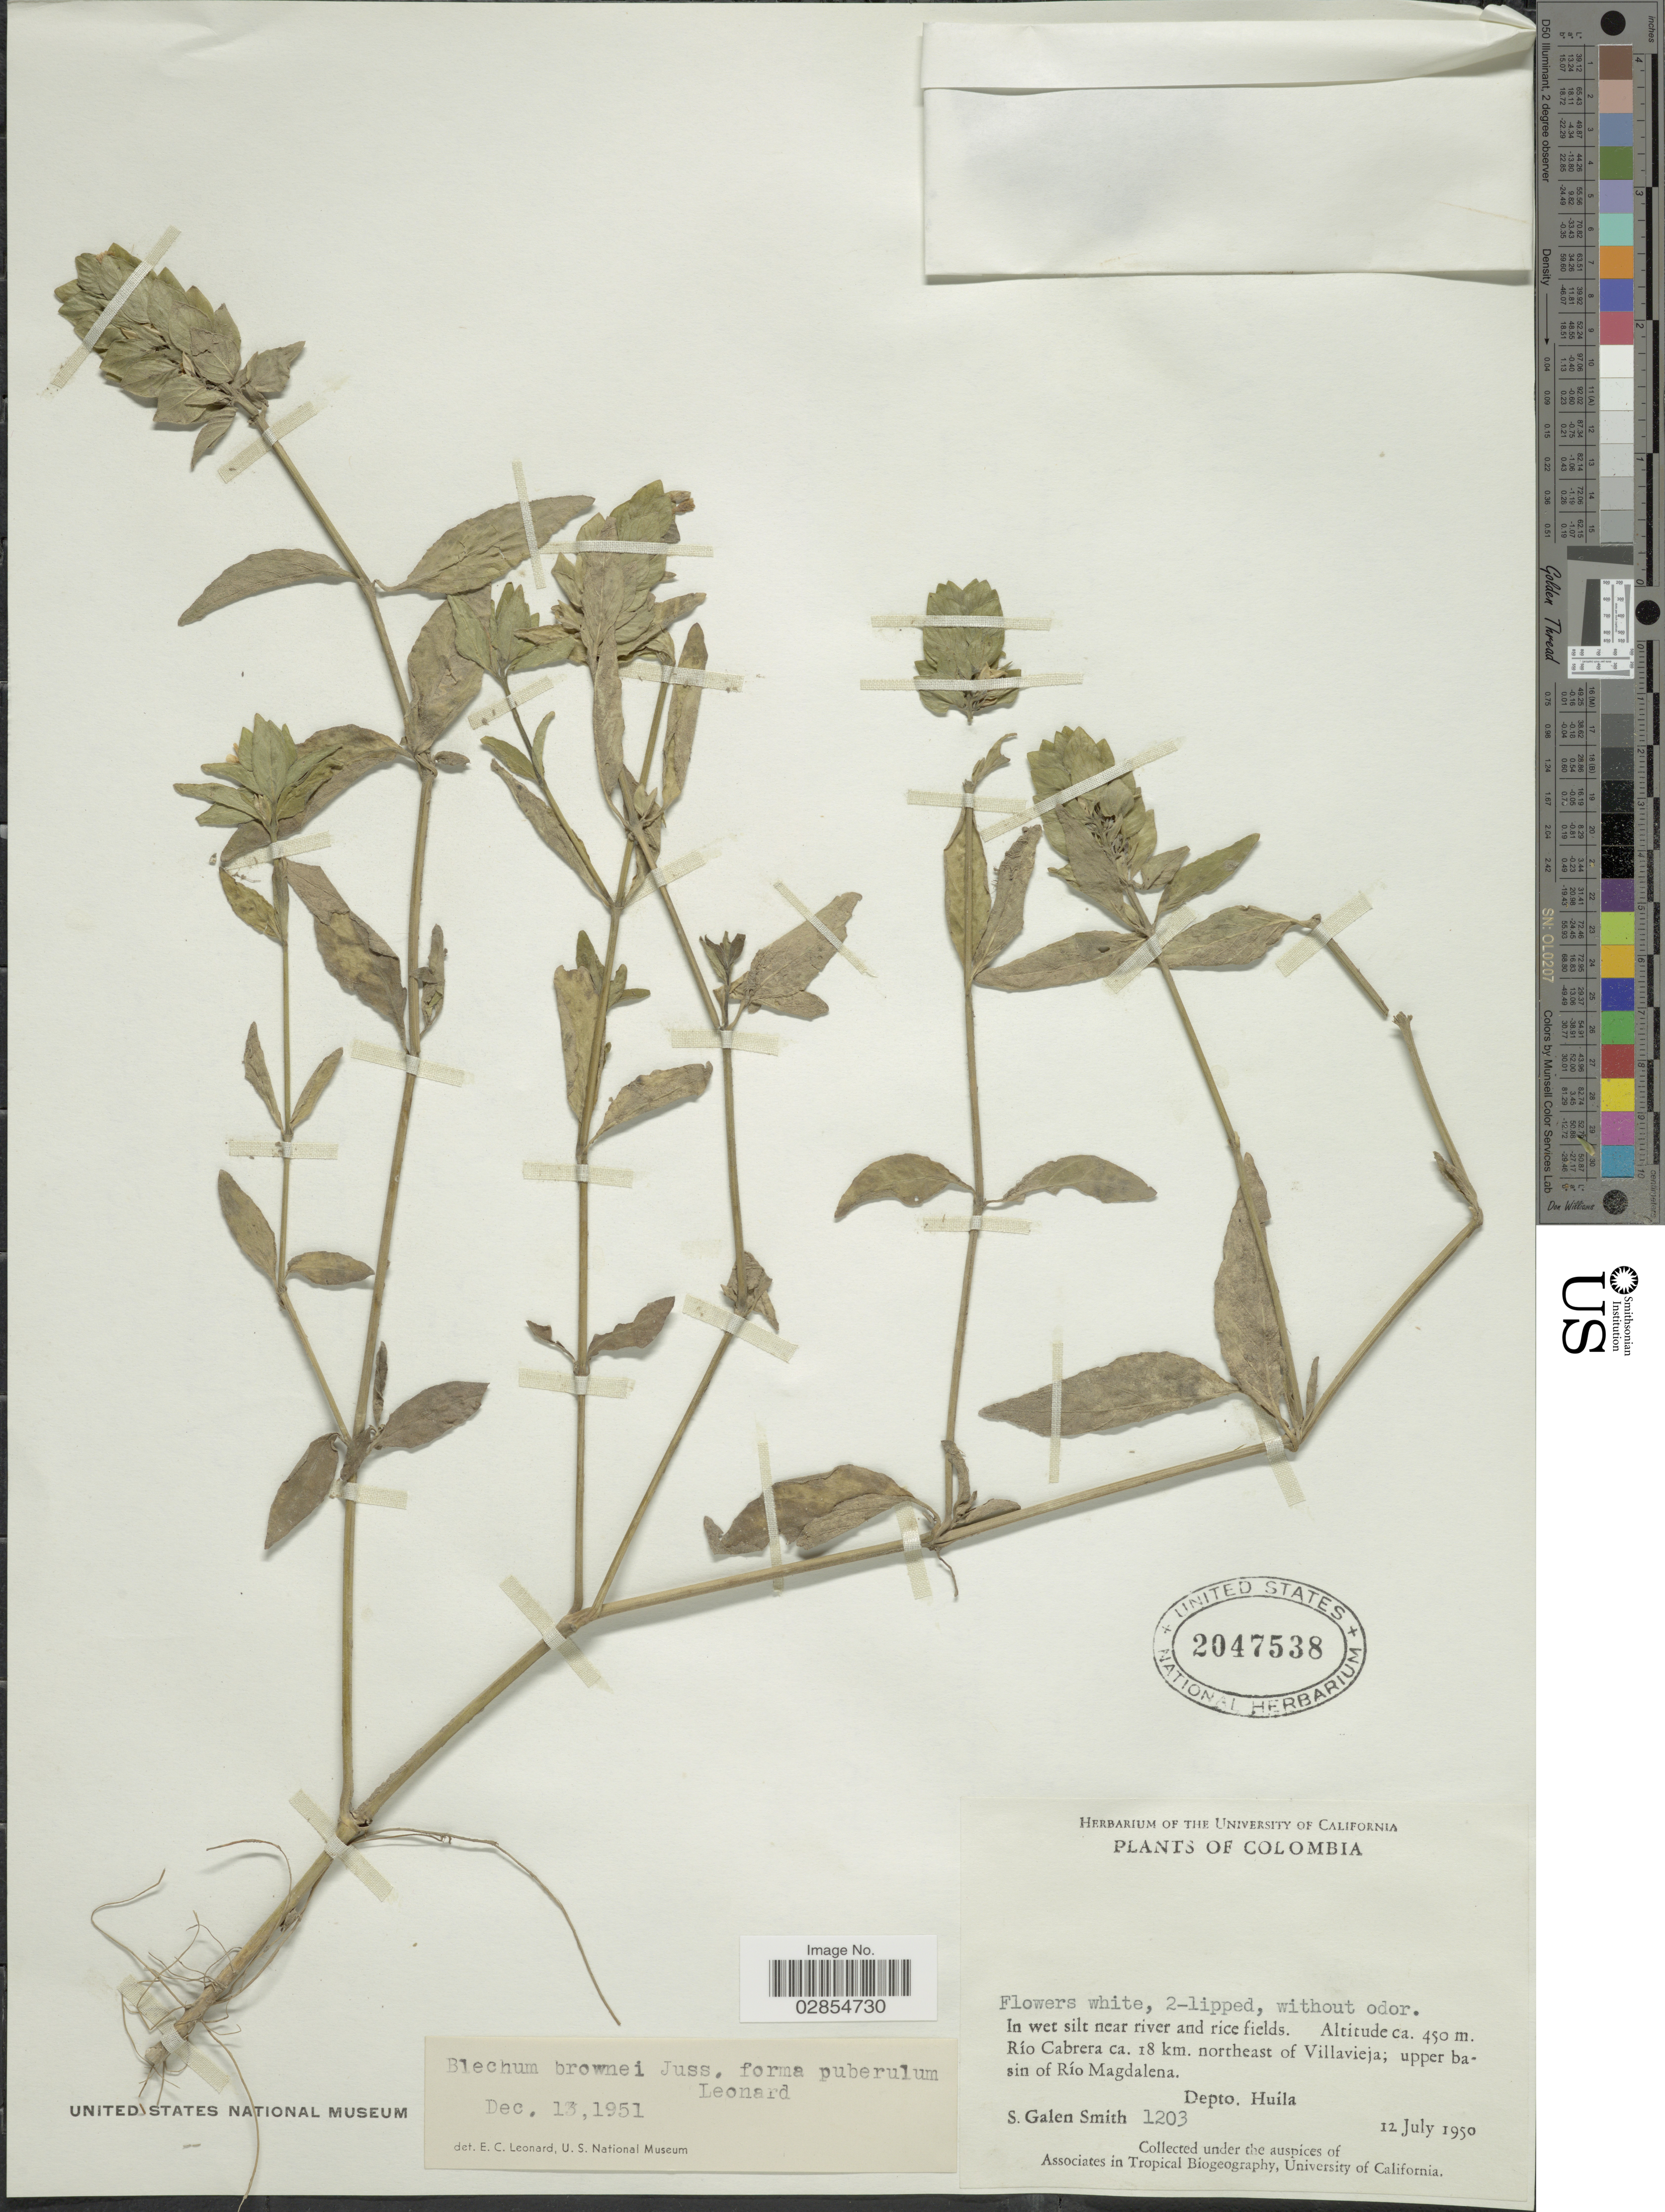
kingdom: Plantae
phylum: Tracheophyta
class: Magnoliopsida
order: Lamiales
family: Acanthaceae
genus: Blechum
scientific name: Blechum pyramidatum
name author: (Lam.) Urb.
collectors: S. G. Smith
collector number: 1203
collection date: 1950-07-12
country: Colombia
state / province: Huila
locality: Río Cabrera ca. 18 km. northeast of Villavieja; upper basin of Río Magdalena. Depto. Huila.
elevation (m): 450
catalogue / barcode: US 2047538